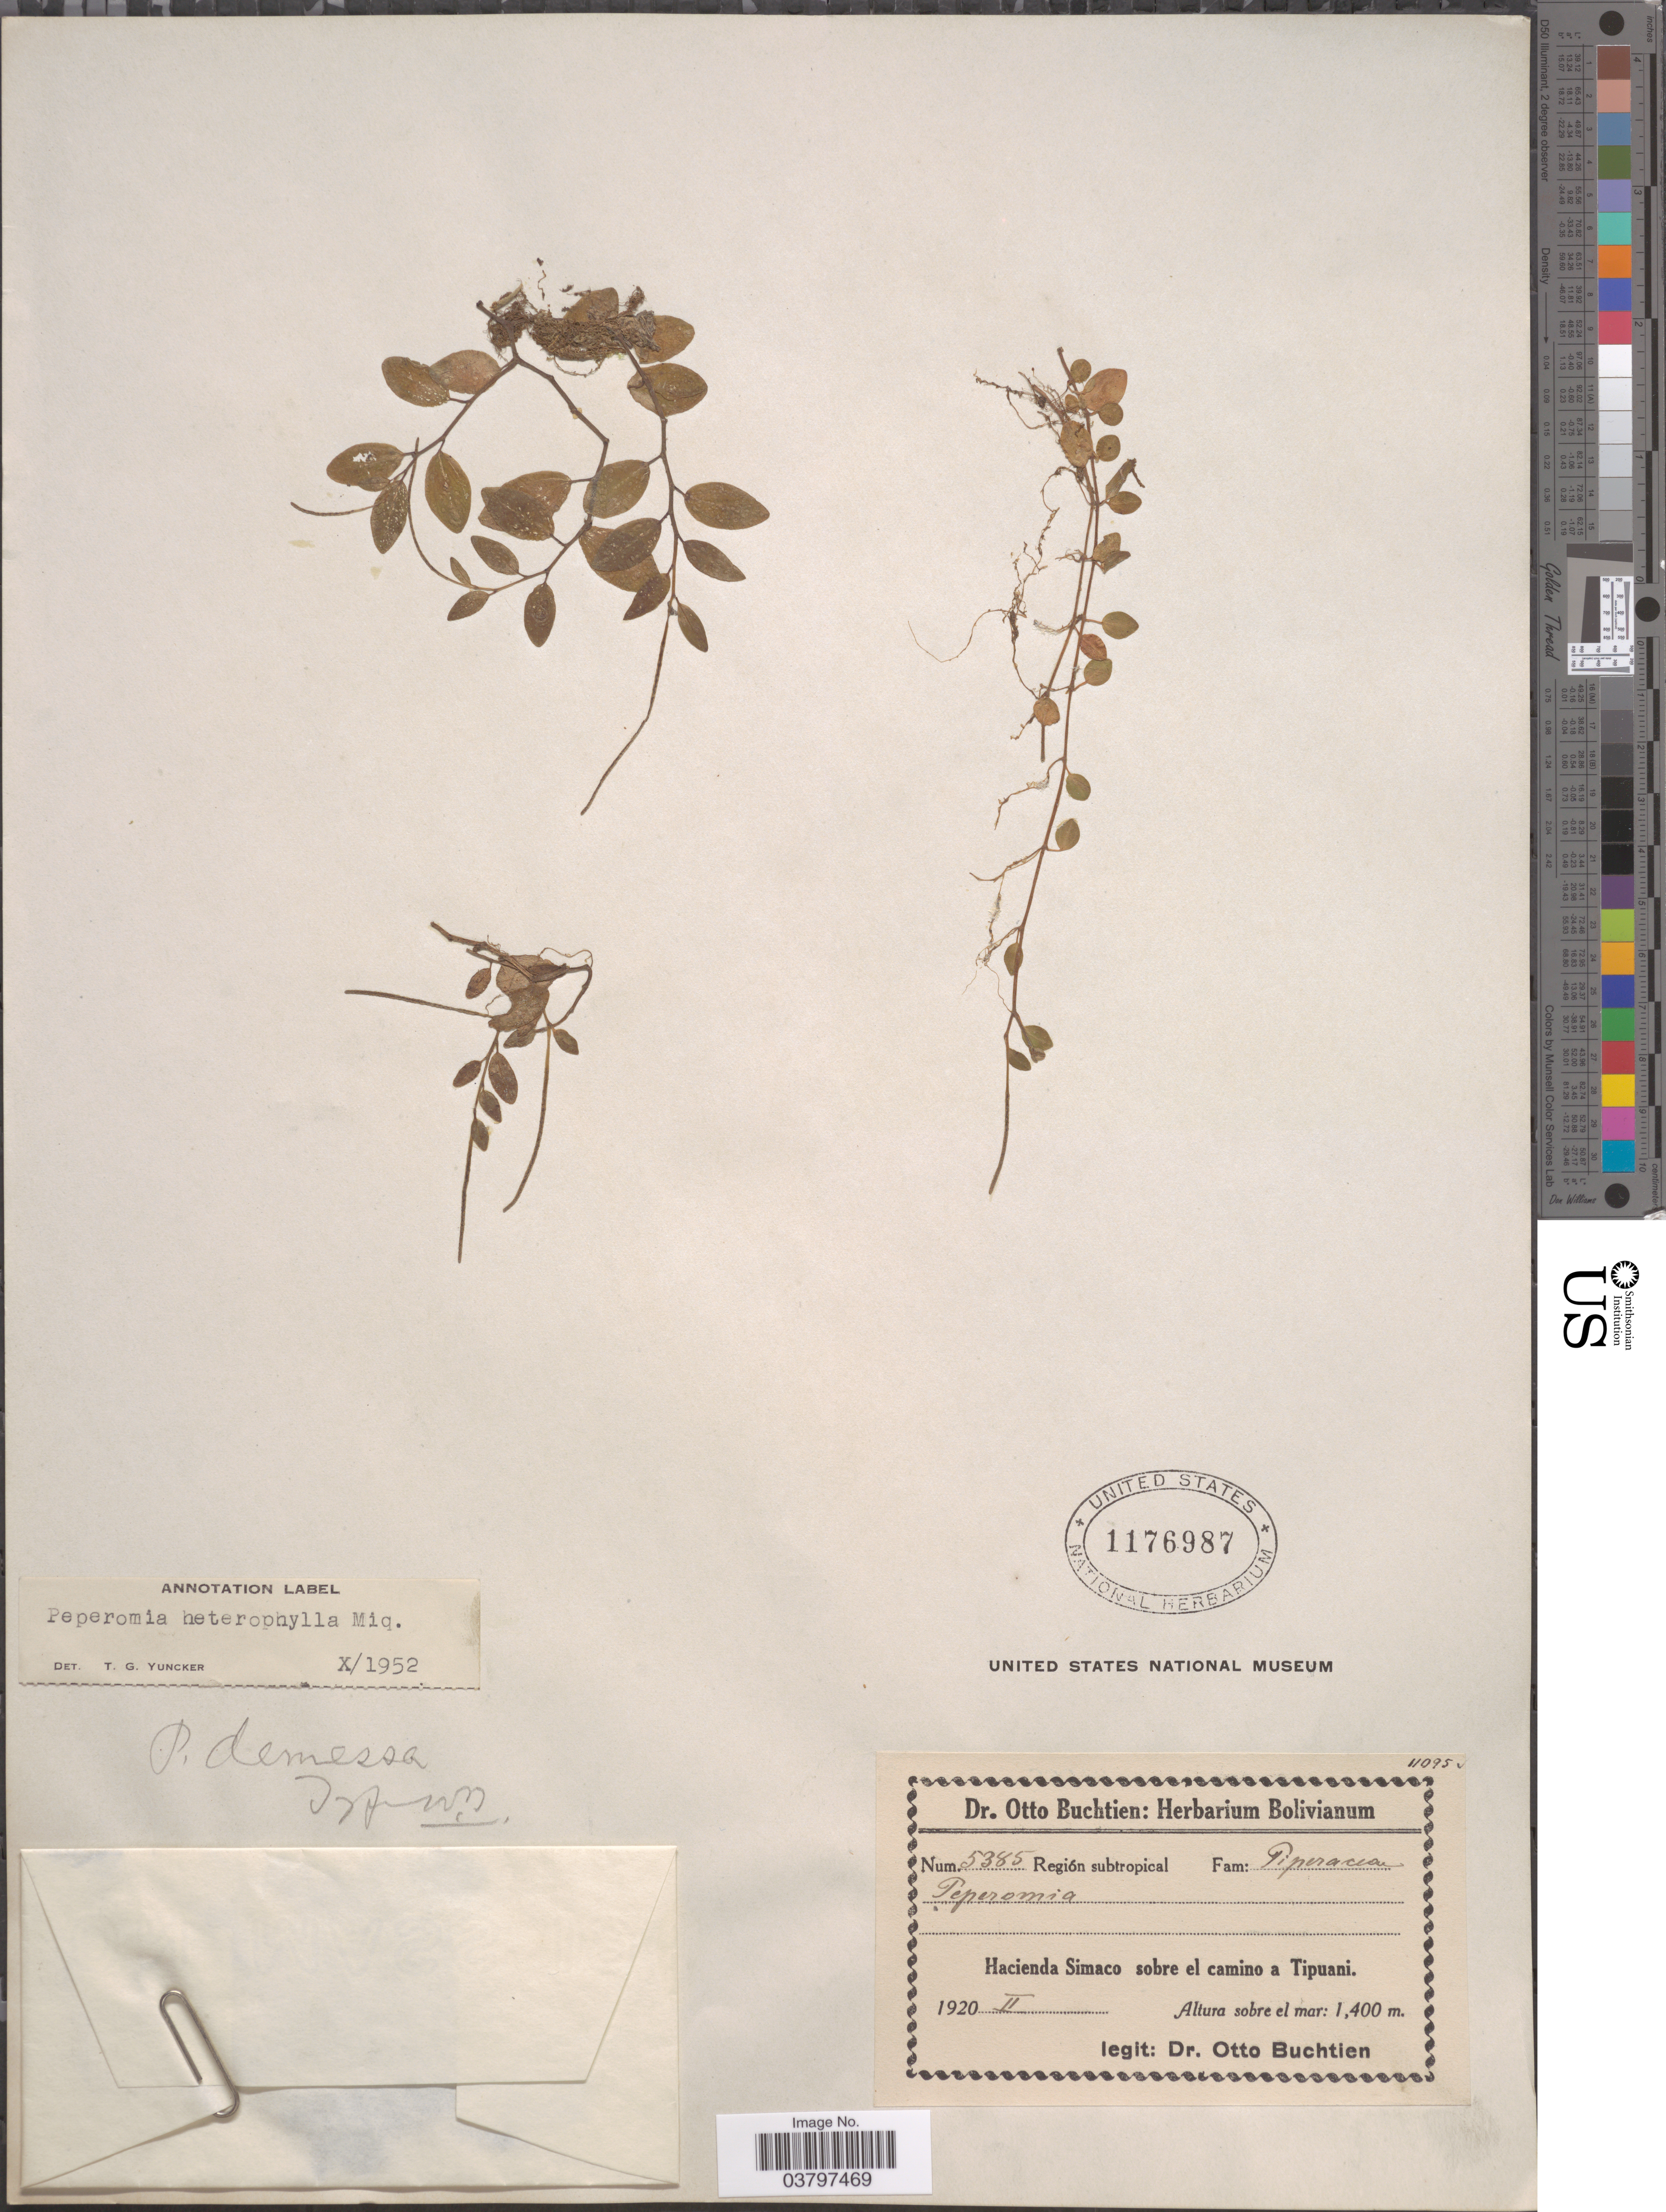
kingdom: Plantae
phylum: Tracheophyta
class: Magnoliopsida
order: Piperales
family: Piperaceae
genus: Peperomia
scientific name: Peperomia heterophylla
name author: Miq.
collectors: O. Buchtien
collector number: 5385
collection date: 1920-02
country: Bolivia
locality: Región subtropical. Hacienda Simaco sobre el camino a Tipuani.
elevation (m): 1400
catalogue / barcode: US 1176987